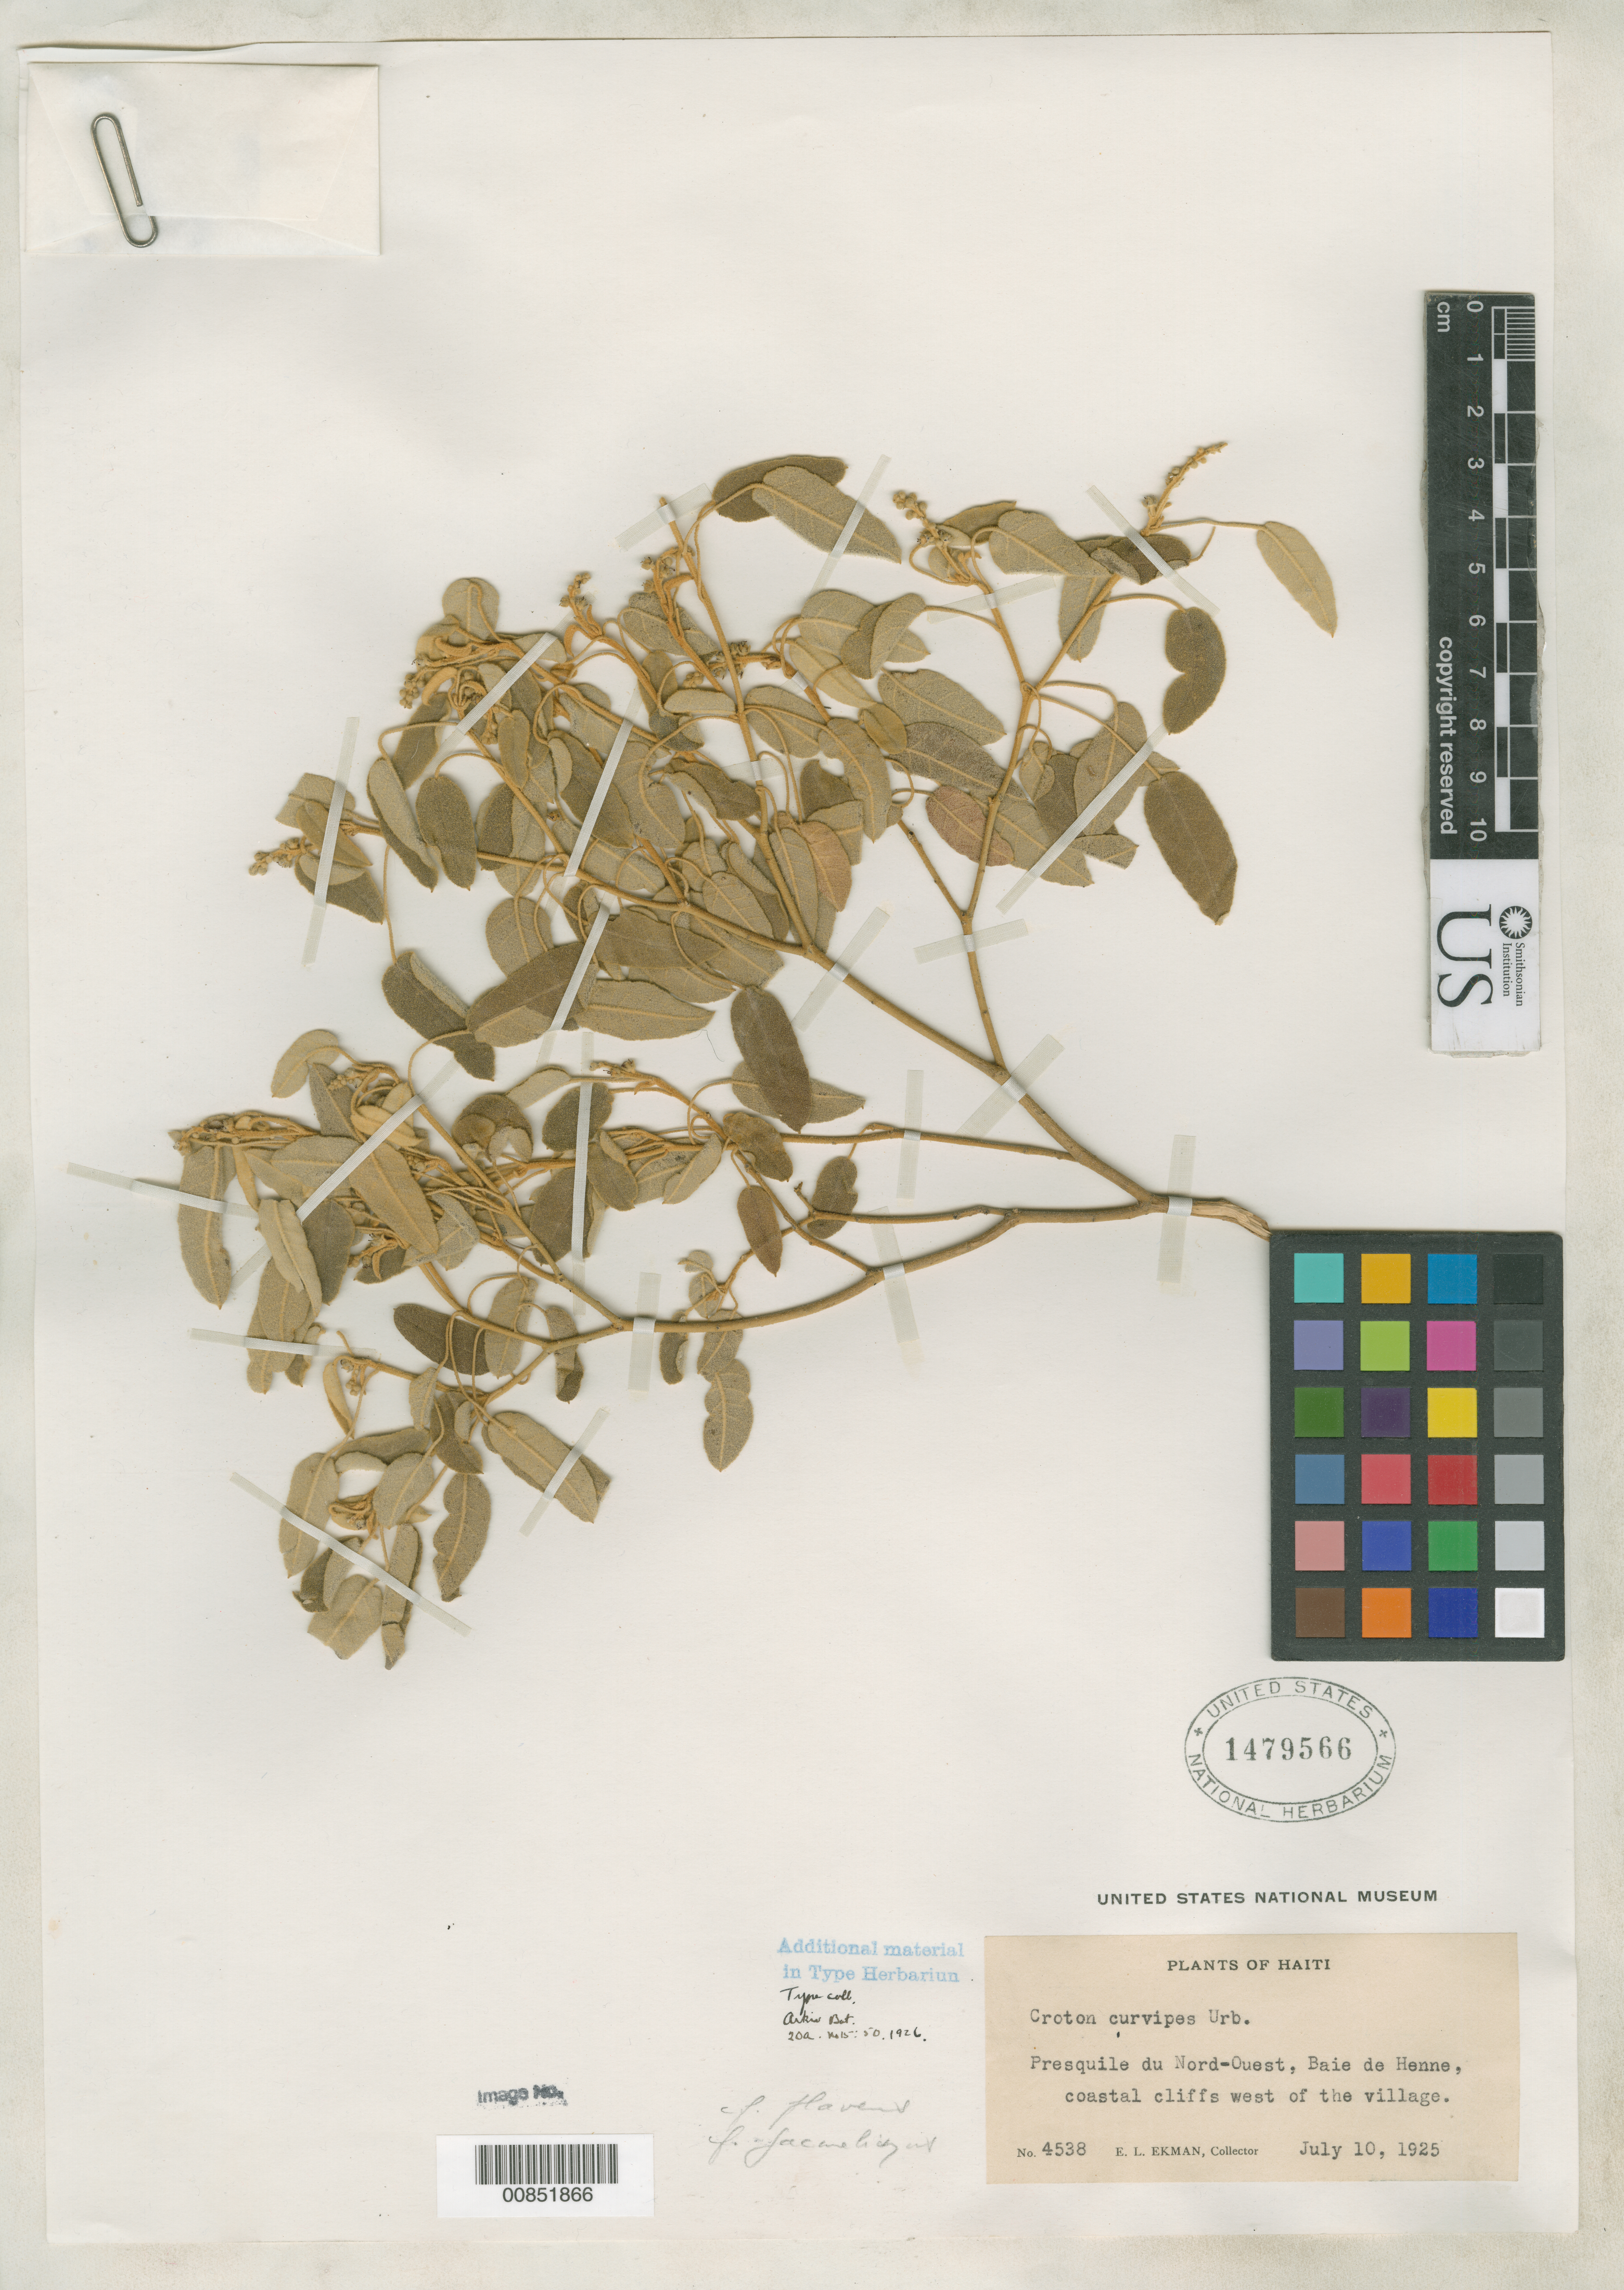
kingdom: Plantae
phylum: Tracheophyta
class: Magnoliopsida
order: Malpighiales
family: Euphorbiaceae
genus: Croton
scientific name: Croton curvipes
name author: Urb.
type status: Isotype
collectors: E. L. Ekman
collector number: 4538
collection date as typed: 10 Jul 1925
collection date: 1925-07-10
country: Haiti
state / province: Nord-Óuest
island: Hispaniola Island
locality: Baie de Henne, coastal cliffs west of the village.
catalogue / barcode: US 1479566